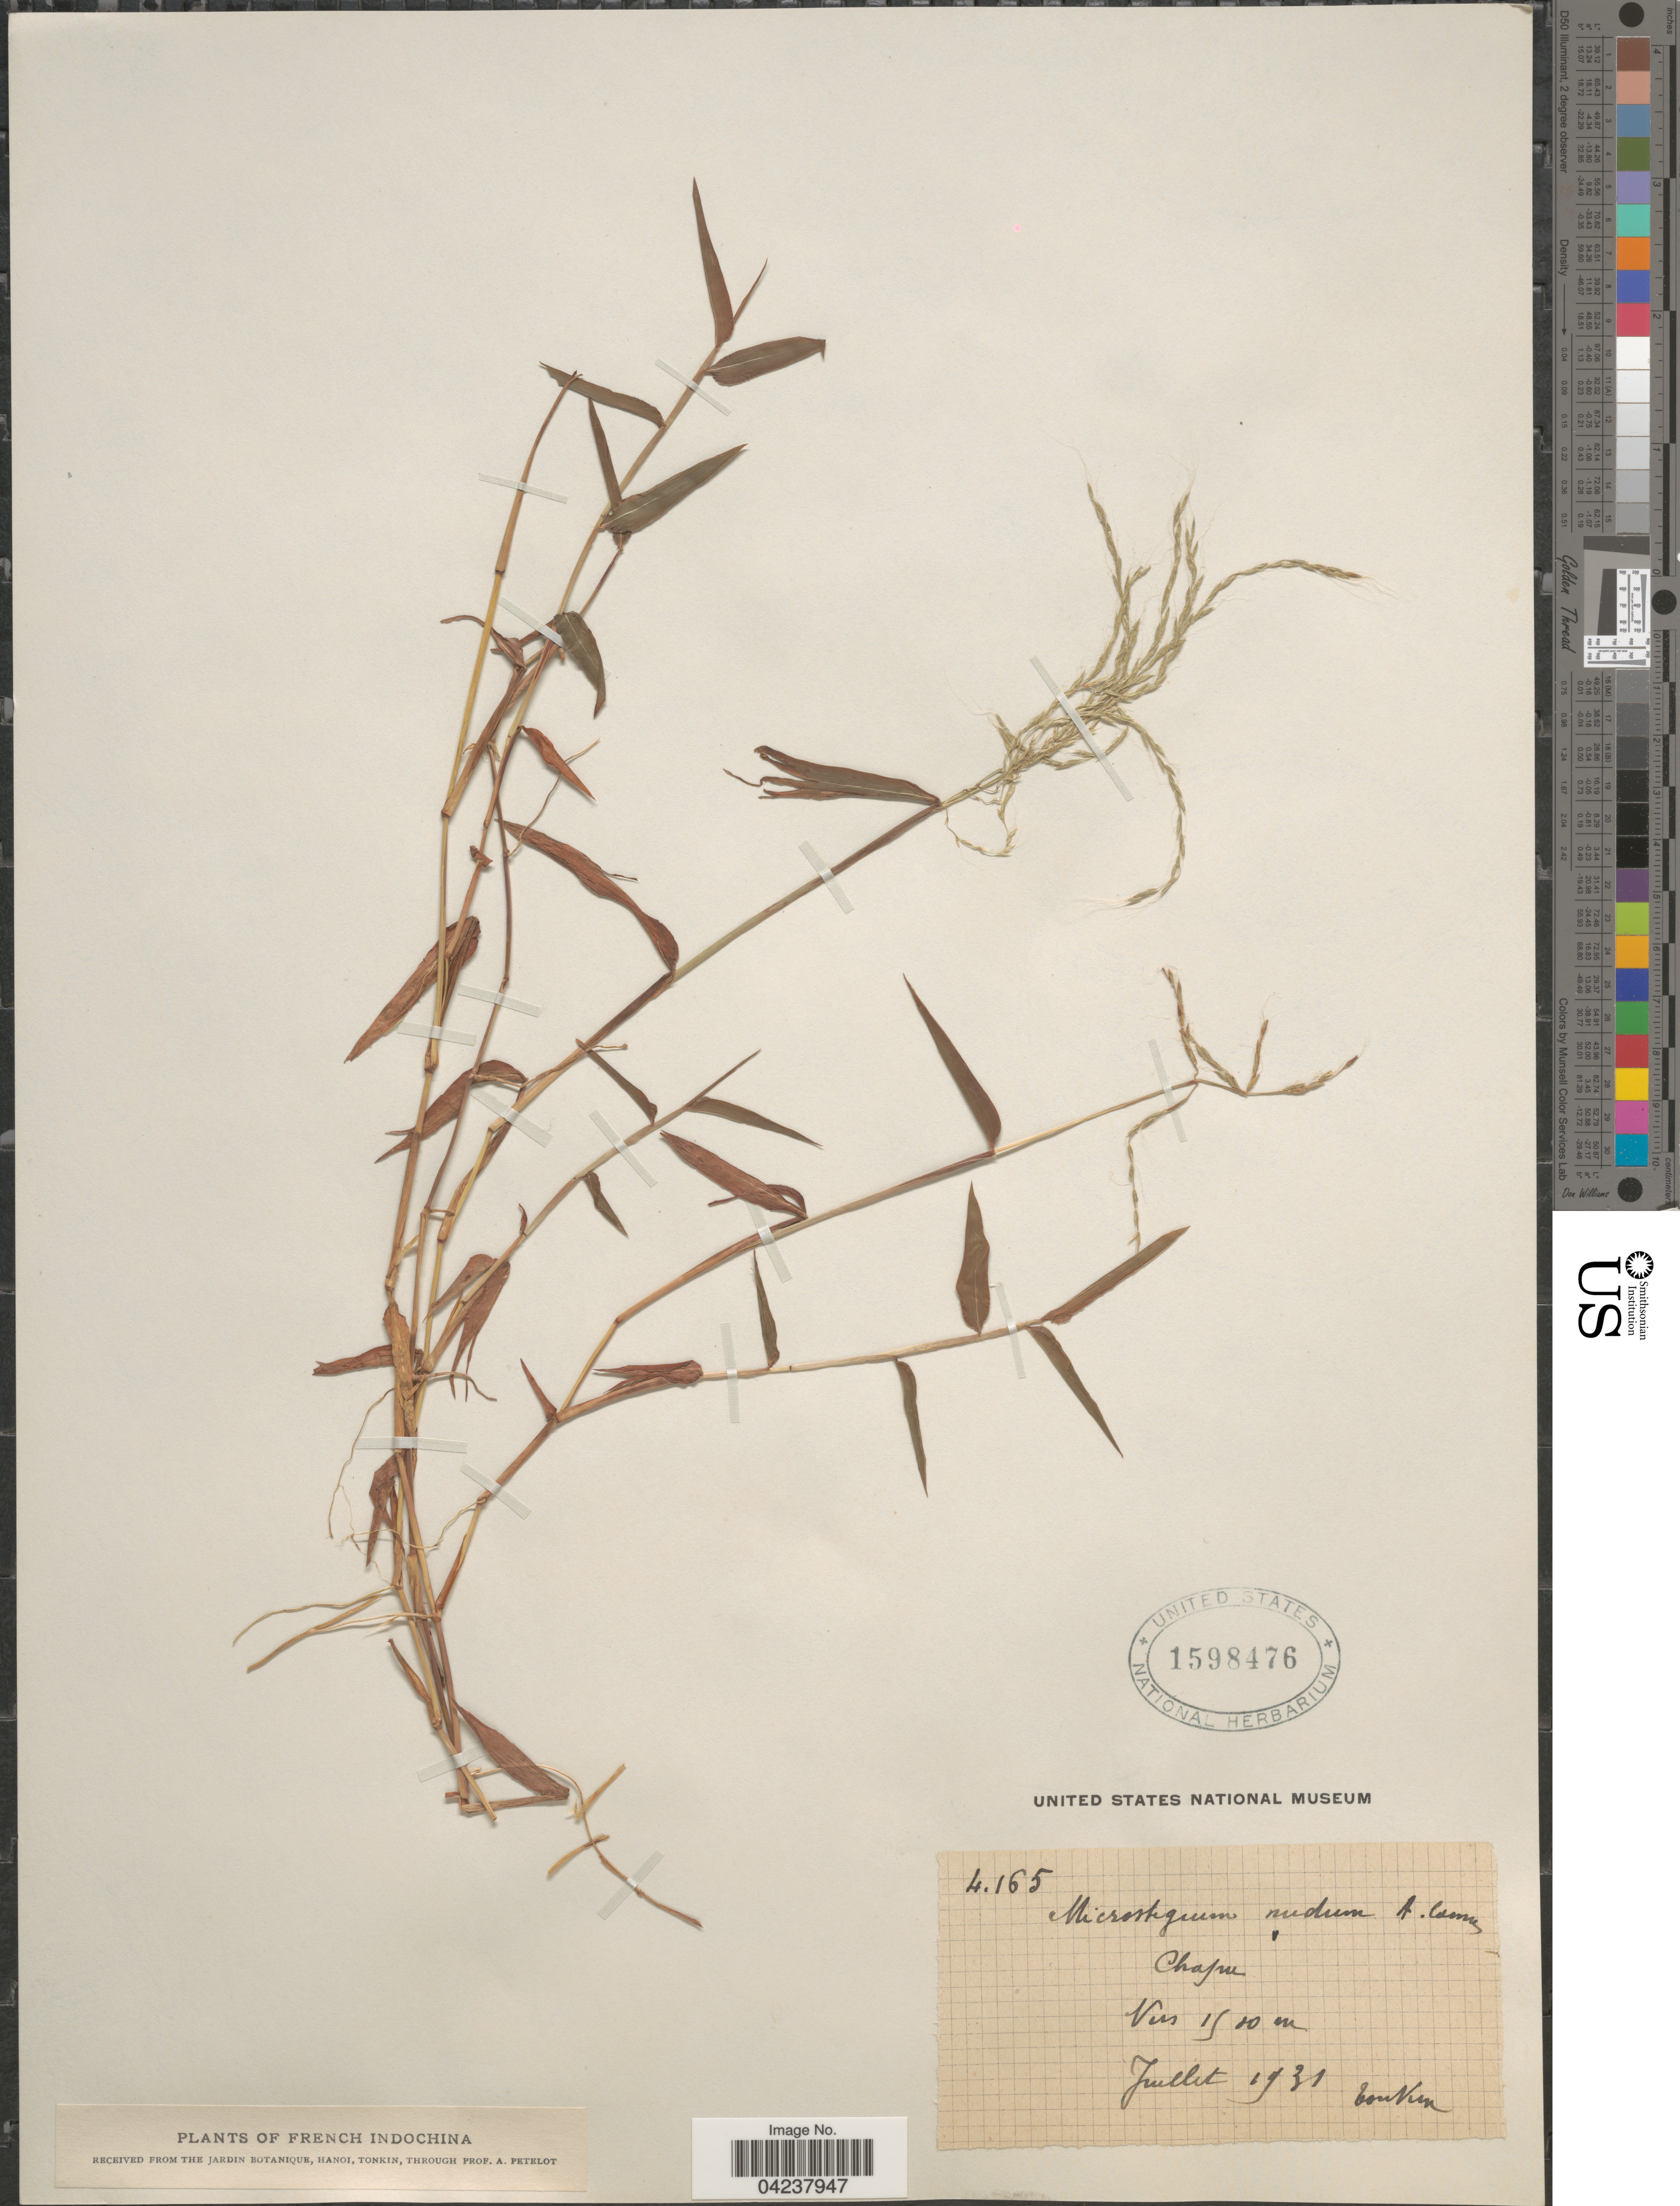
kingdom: Plantae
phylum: Tracheophyta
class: Liliopsida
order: Poales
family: Poaceae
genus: Microstegium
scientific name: Microstegium nudum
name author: (Trin.) A. Camus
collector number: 4165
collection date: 1931-07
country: Vietnam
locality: Chapa. Tonkin.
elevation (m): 1500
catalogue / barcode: US 1598476